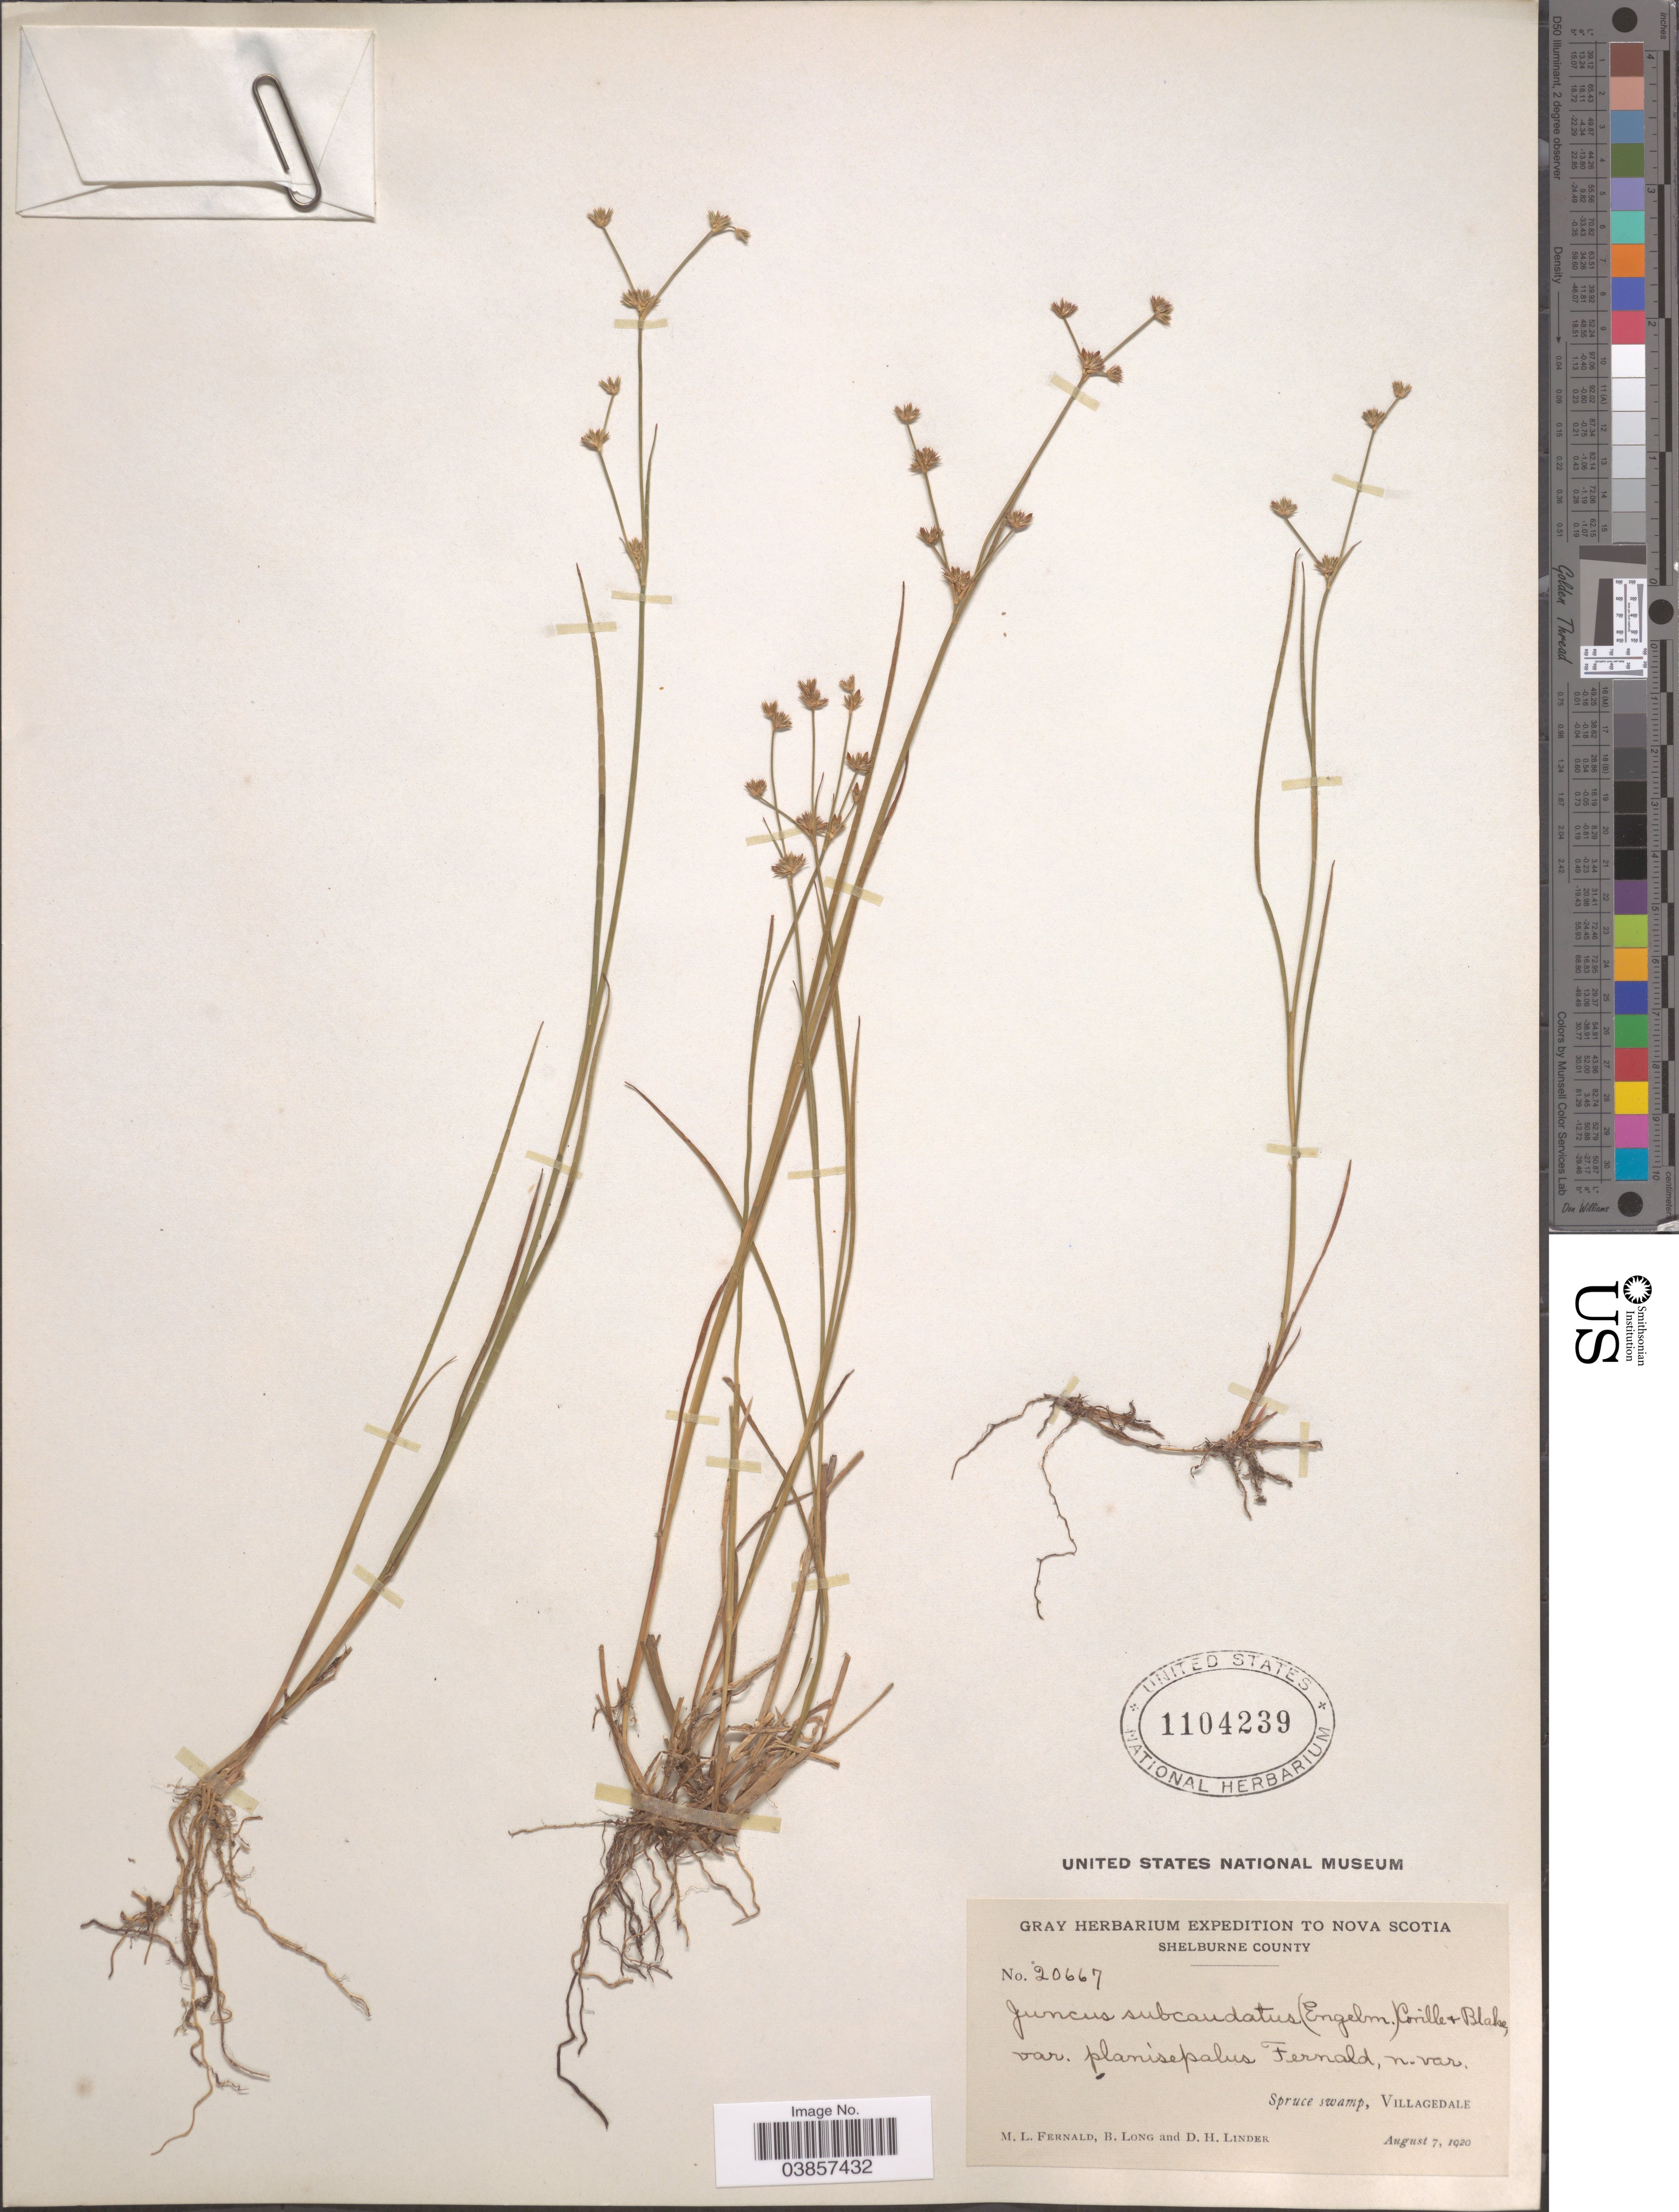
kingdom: Plantae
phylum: Tracheophyta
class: Liliopsida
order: Poales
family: Juncaceae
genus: Juncus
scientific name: Juncus subcaudatus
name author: (Engelm. ex A. Gray) Coville & S.F. Blake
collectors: M. L. Fernald, B. Long & D. Linder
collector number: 20667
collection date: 1920-08-07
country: Canada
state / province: Nova Scotia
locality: Shelburne County. Spruce swamp, Villagedale.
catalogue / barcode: US 1104239